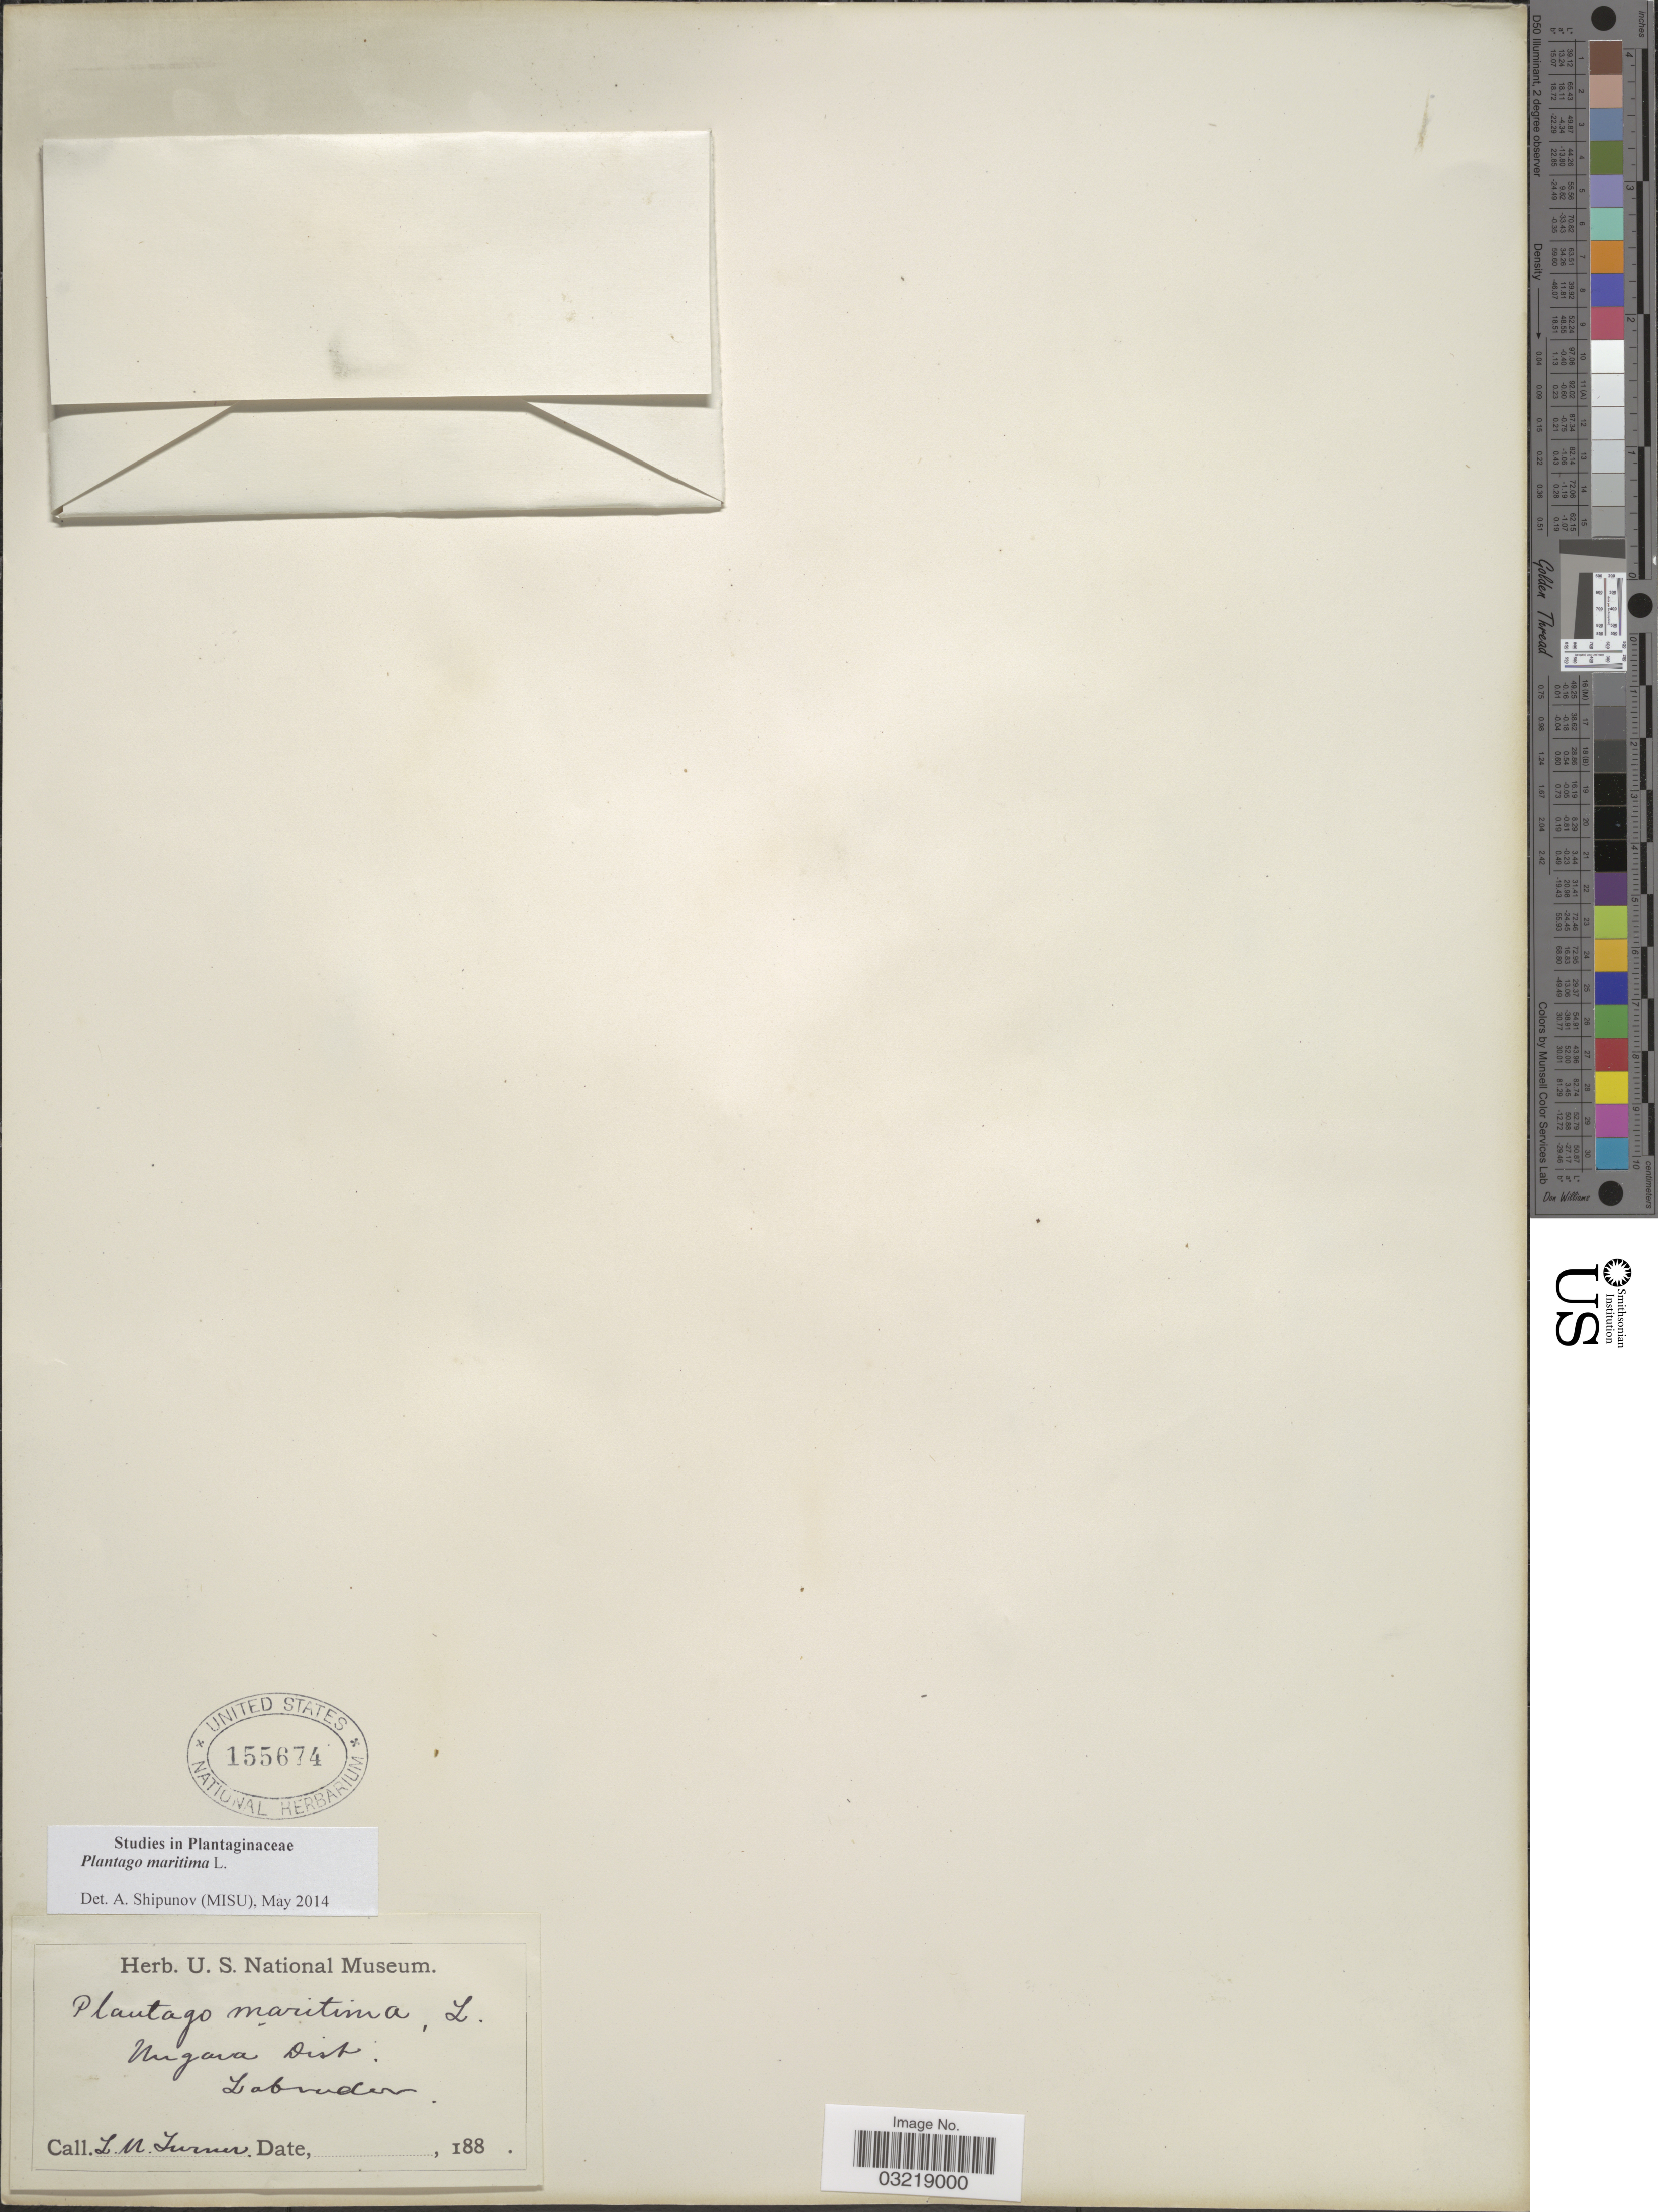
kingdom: Plantae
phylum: Tracheophyta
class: Magnoliopsida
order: Lamiales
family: Plantaginaceae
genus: Plantago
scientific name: Plantago maritima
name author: L.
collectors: L. M. Turner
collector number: s.n,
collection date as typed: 188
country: Canada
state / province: Newfoundland and Labrador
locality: Ungava Dist. Labrador.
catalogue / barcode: US 155674